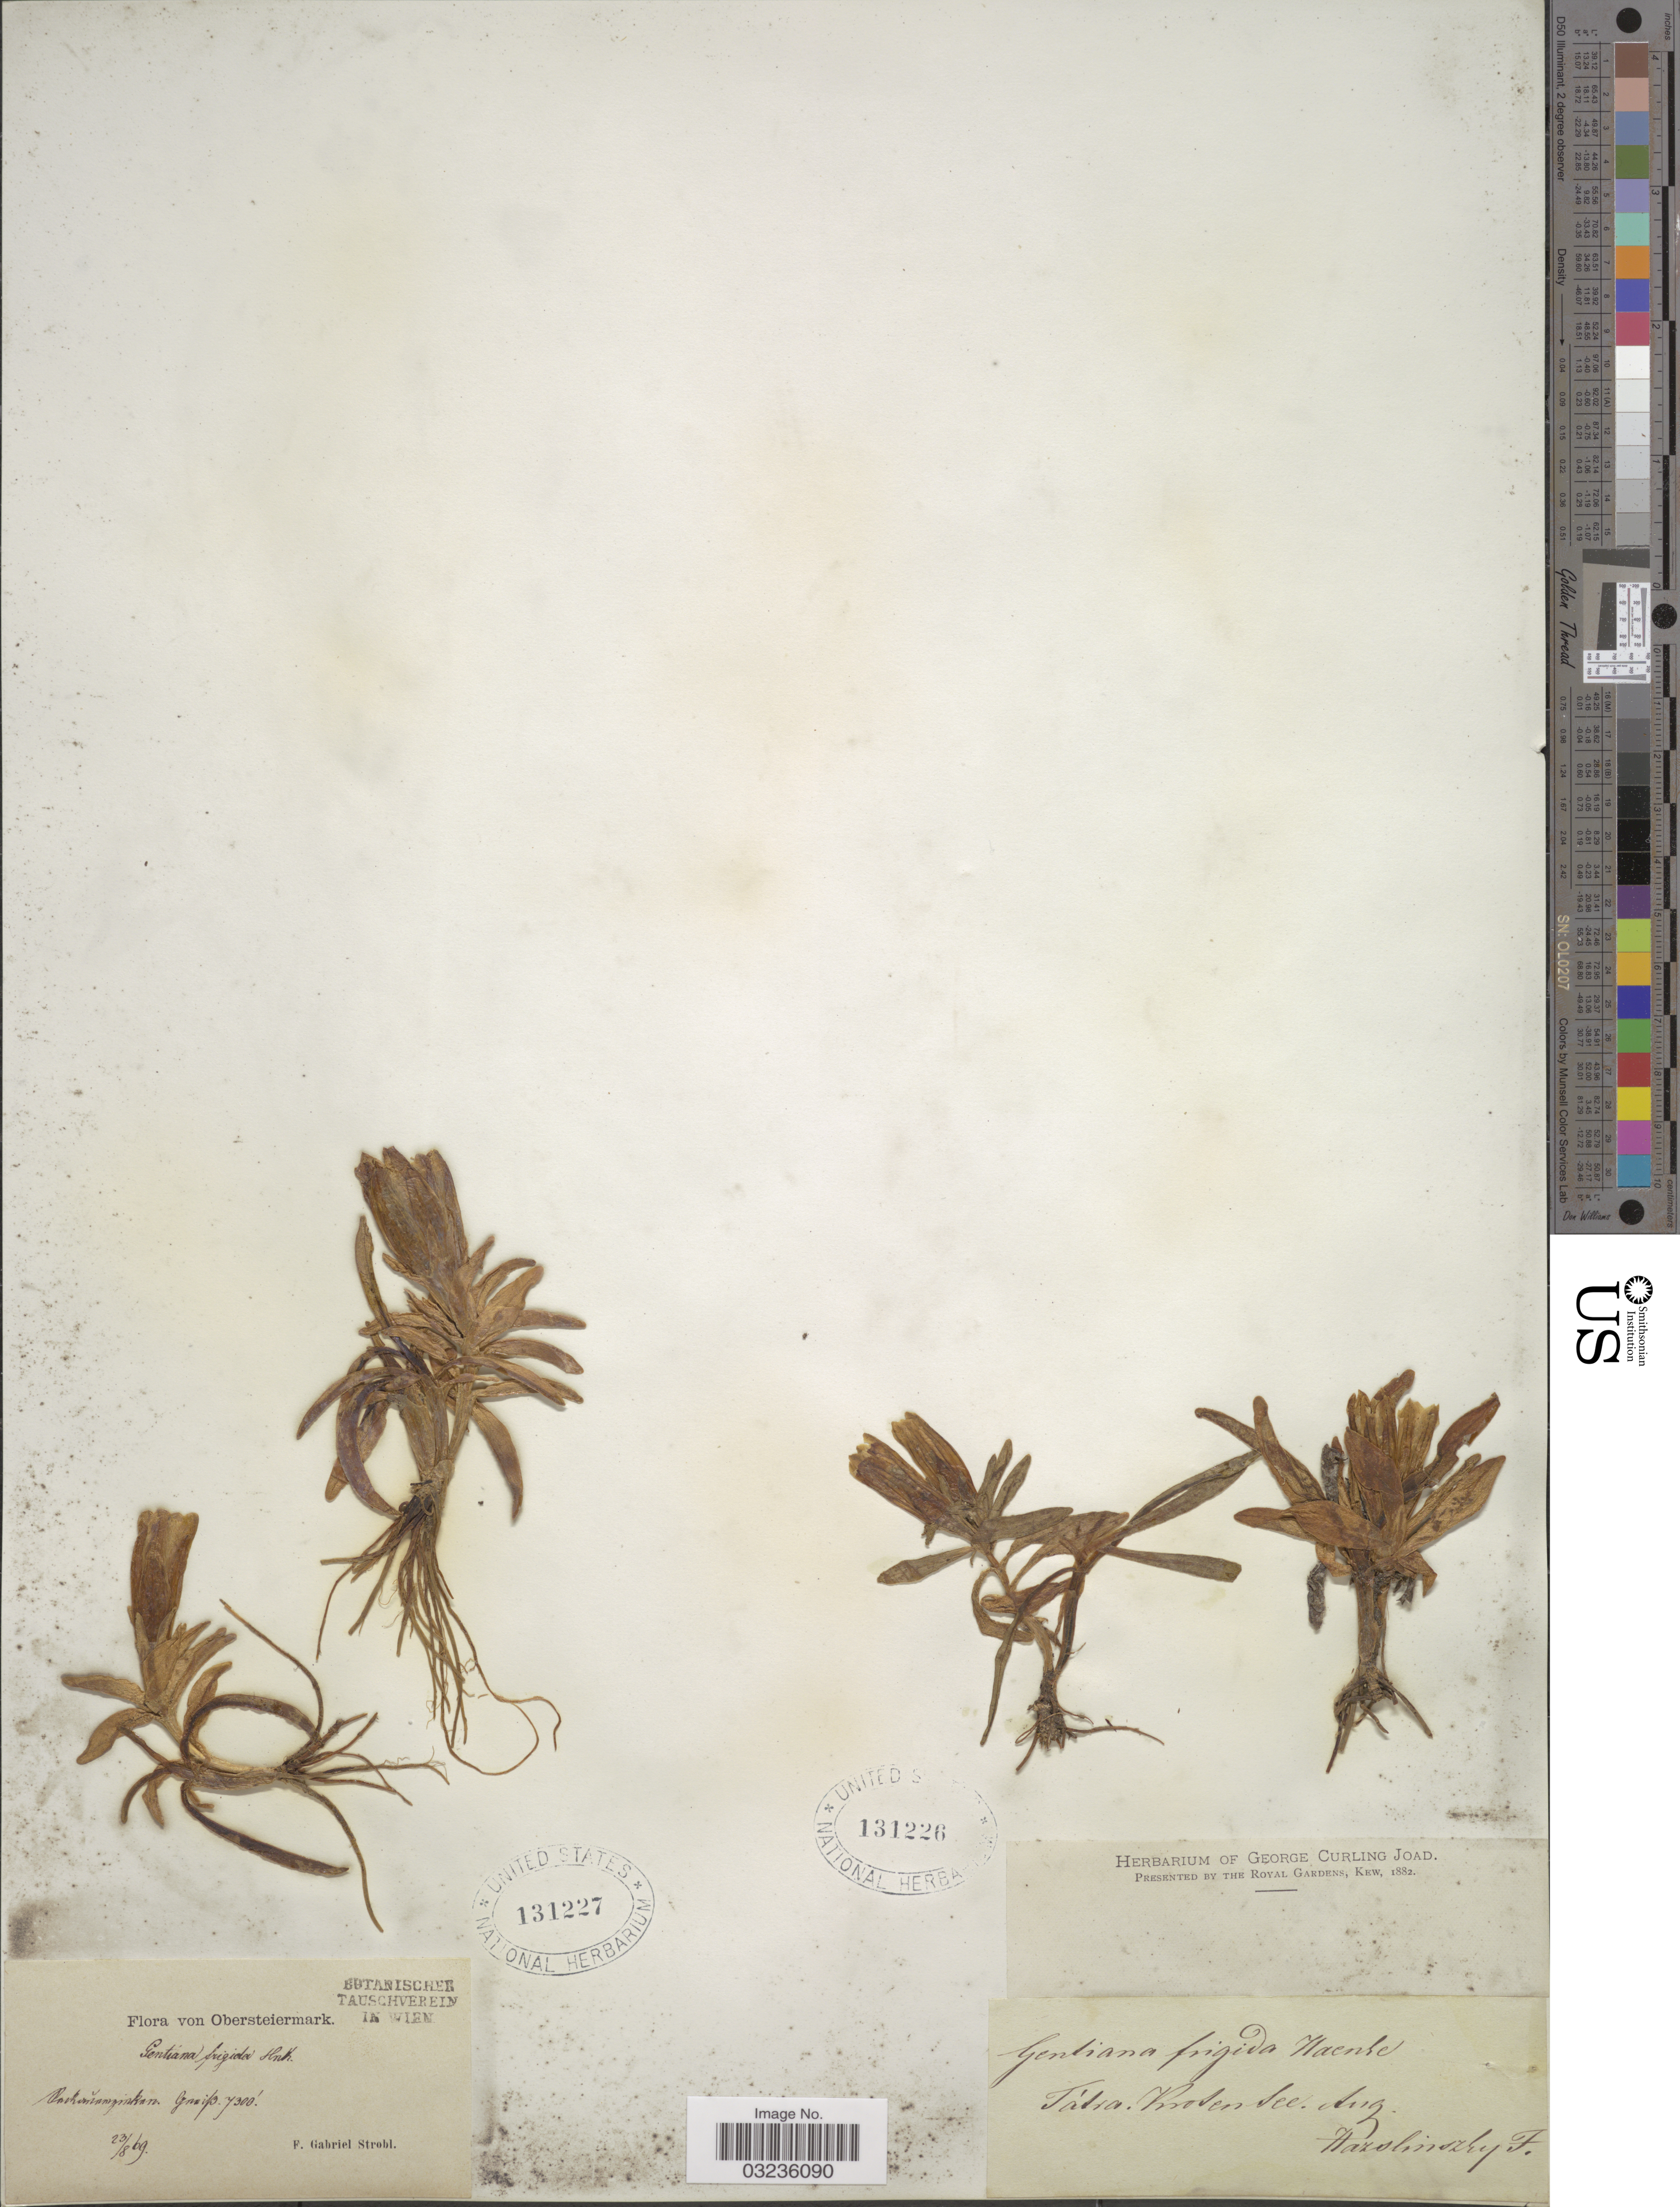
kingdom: Plantae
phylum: Tracheophyta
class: Magnoliopsida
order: Gentianales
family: Gentianaceae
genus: Gentiana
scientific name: Gentiana frigida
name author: Haenke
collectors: F. Hazslinszky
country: Austria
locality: Tatra, Kroten See.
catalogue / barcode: US 131226-2